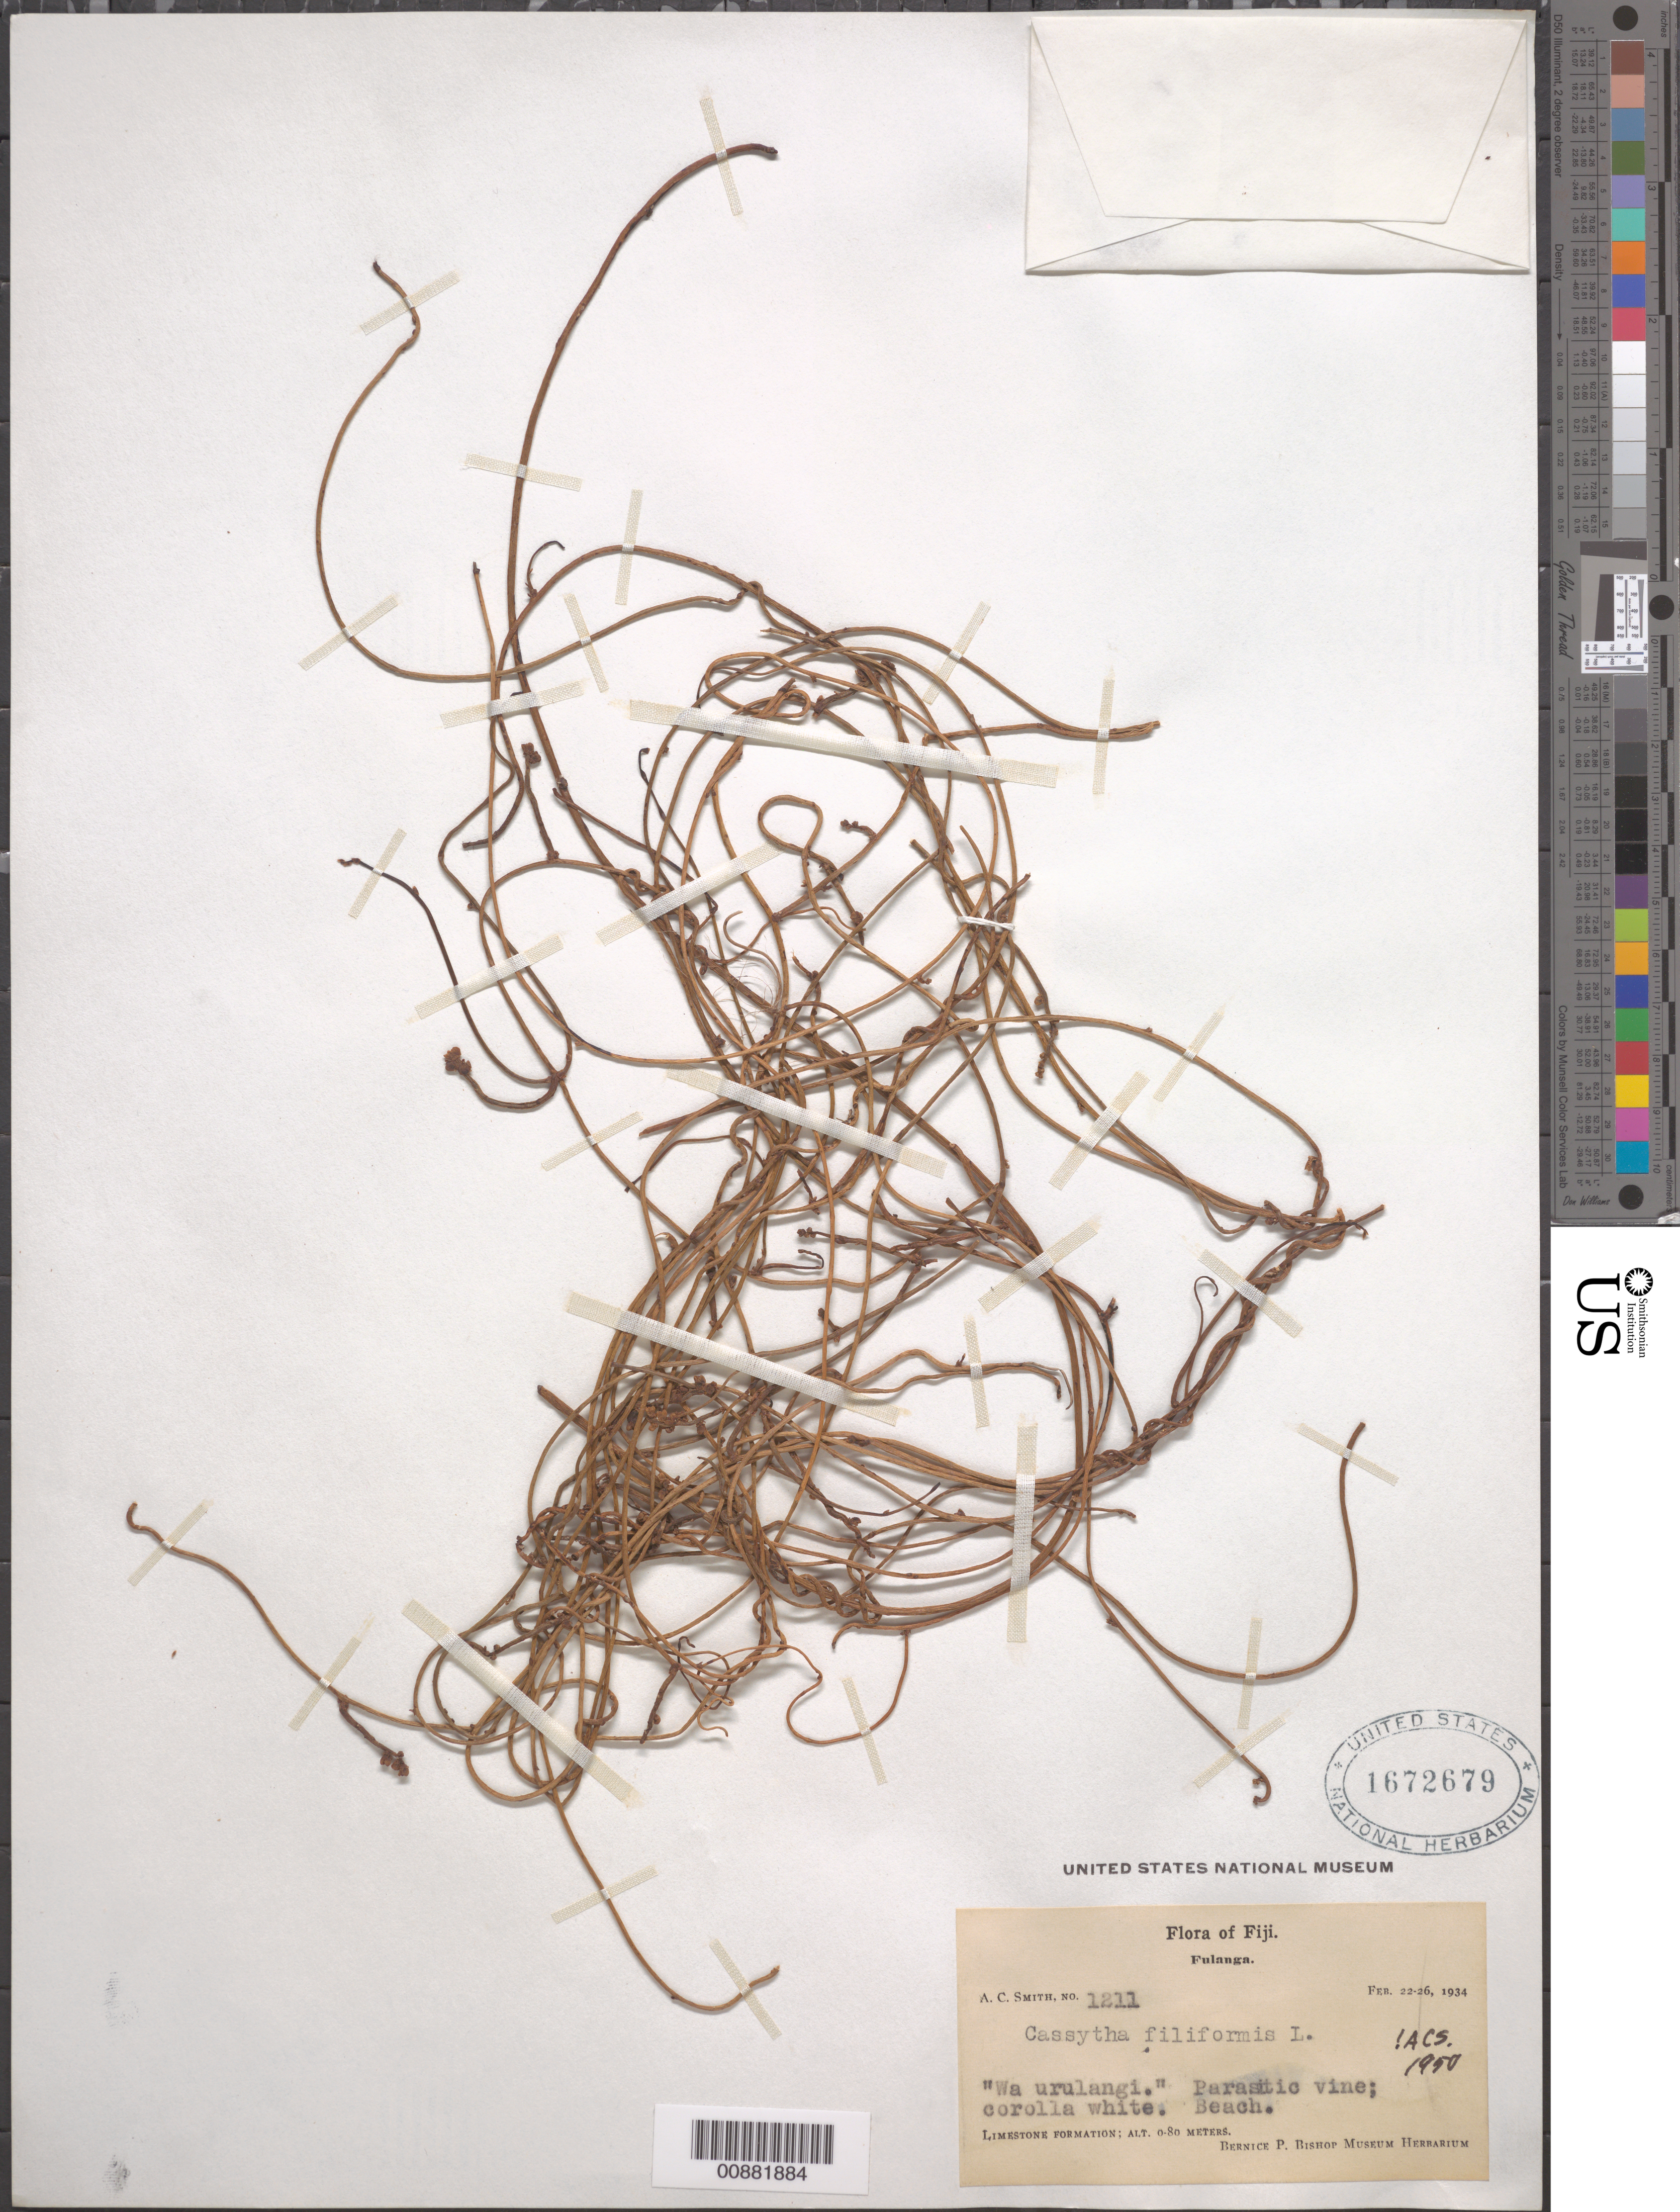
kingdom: Plantae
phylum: Tracheophyta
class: Magnoliopsida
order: Laurales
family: Lauraceae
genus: Cassytha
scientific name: Cassytha filiformis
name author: L.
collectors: C. A. Smith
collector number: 1211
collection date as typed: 22 Feb 1934 to 26 Feb 1934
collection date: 1934-02-22/1934-02-26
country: Fiji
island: Fulaga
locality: (Fulanga)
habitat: parasitic vine; beach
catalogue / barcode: US 1672679